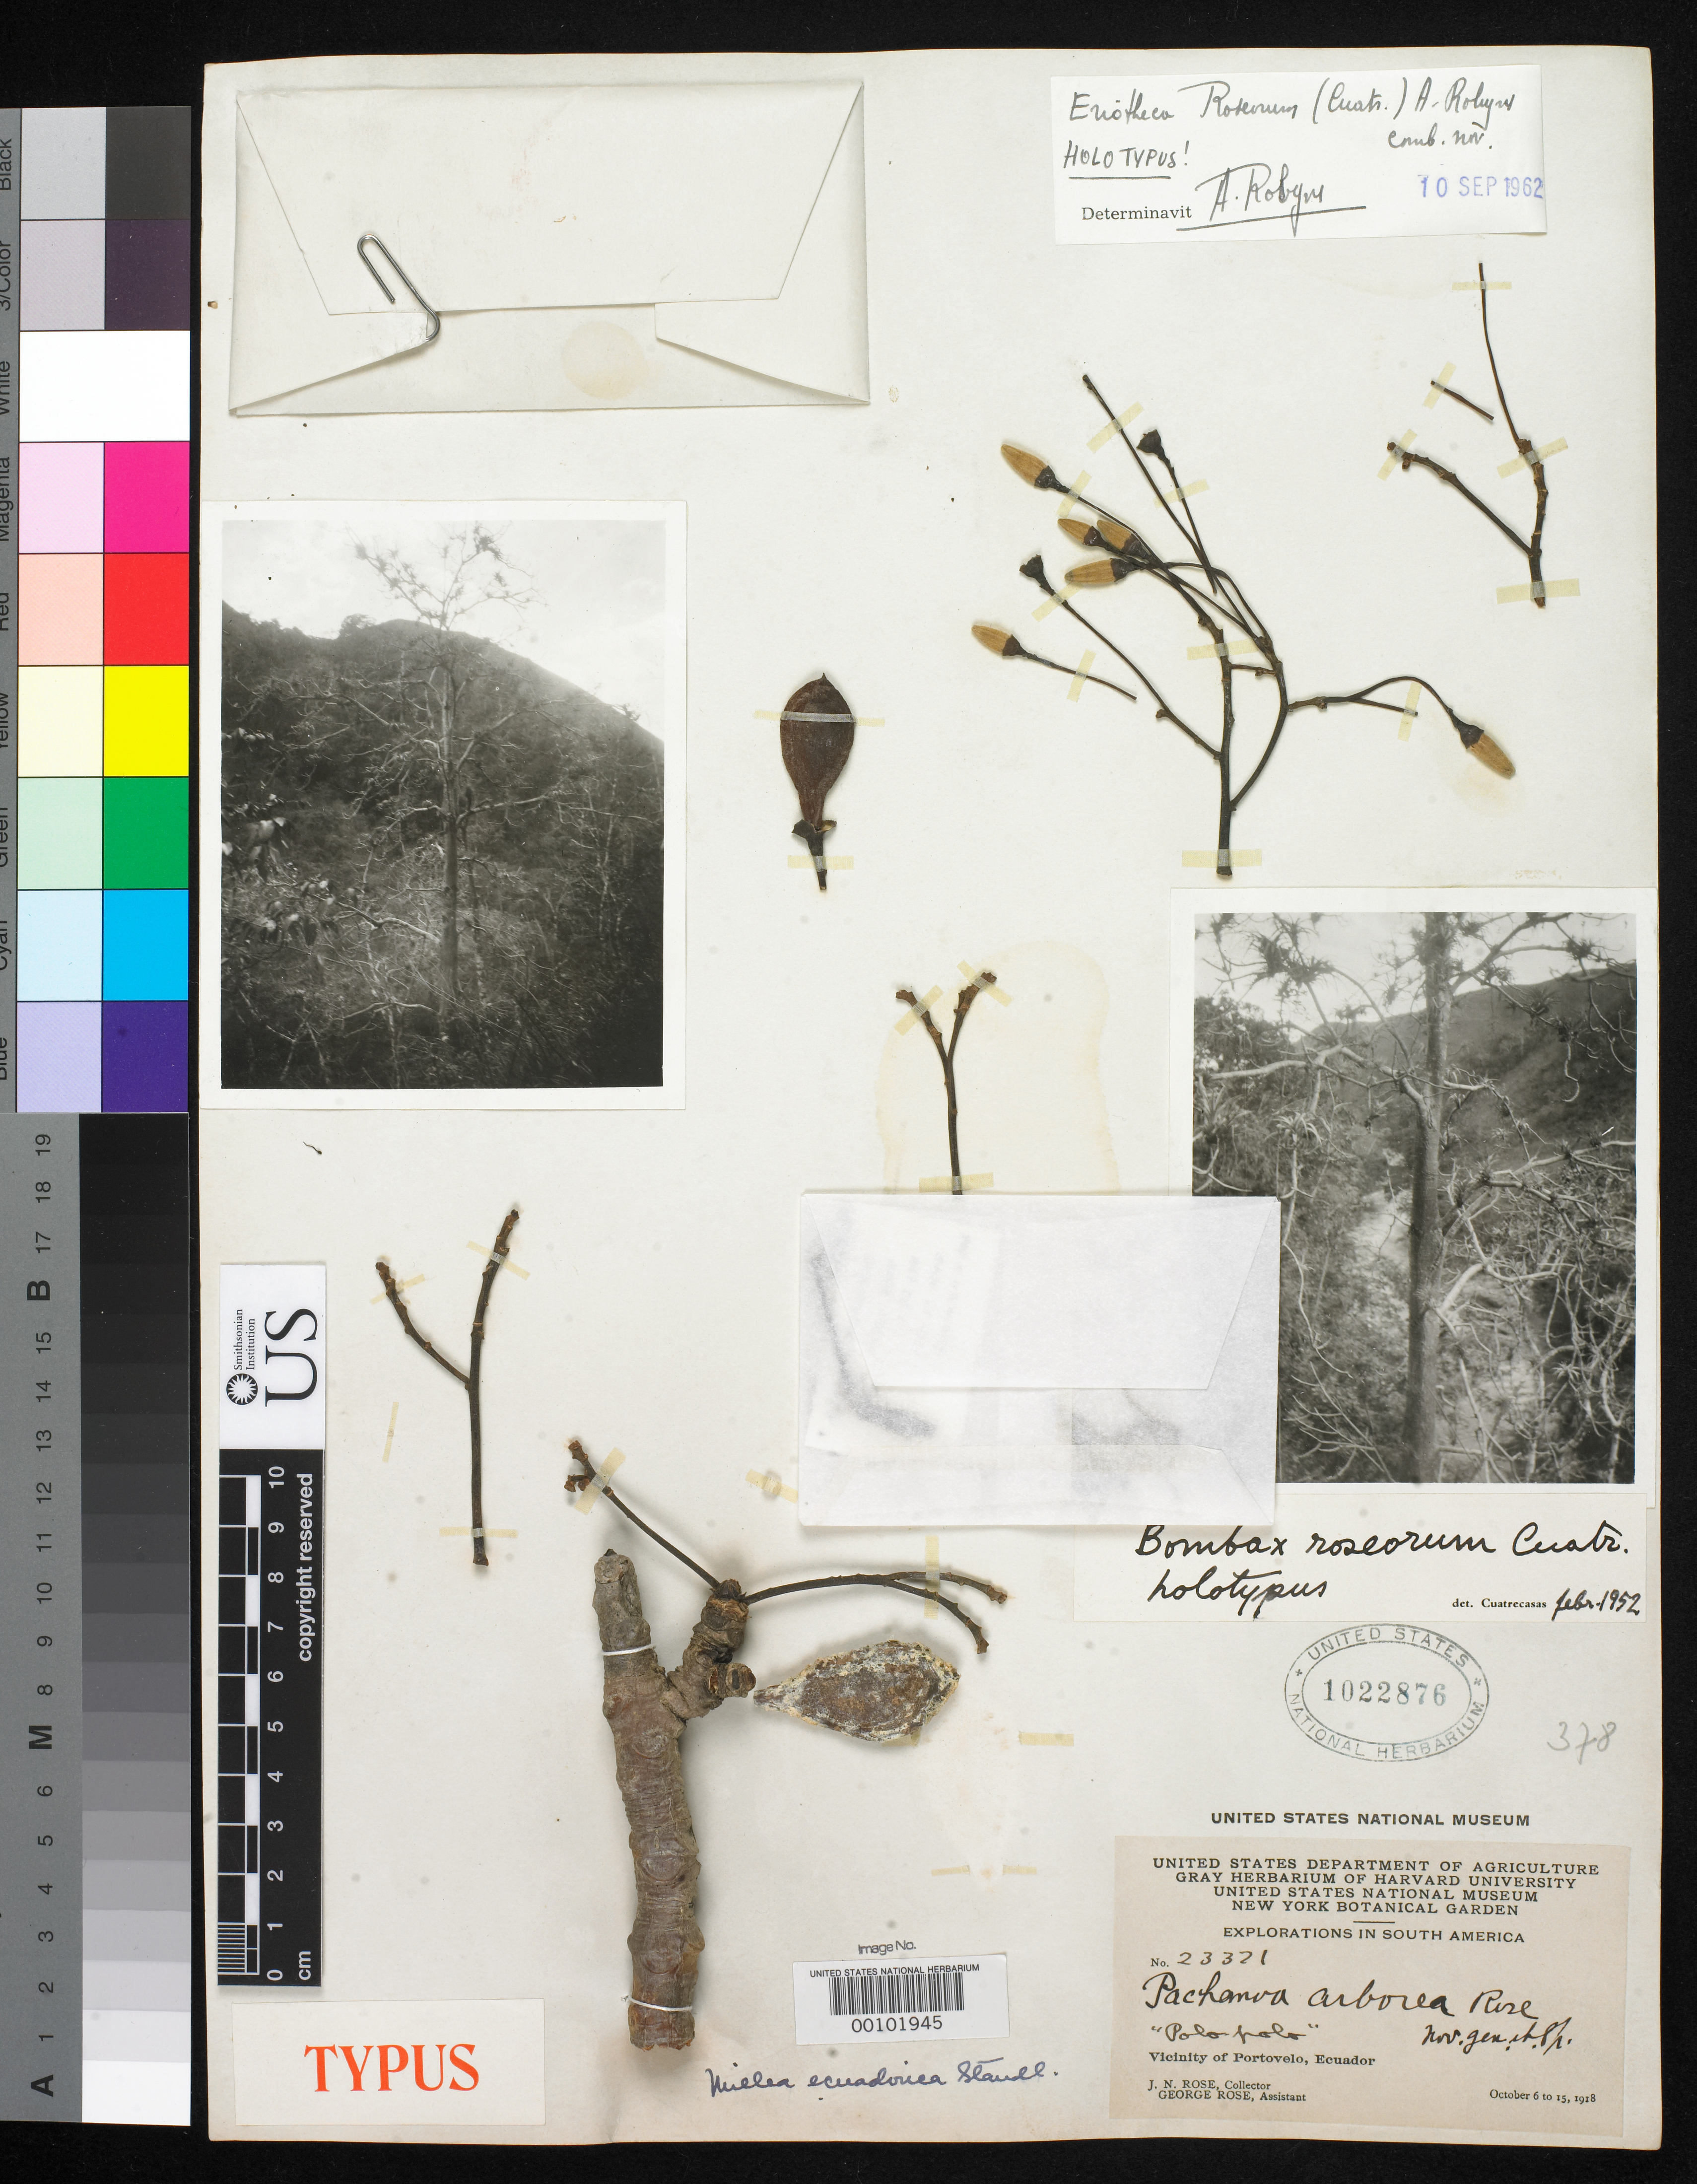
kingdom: Plantae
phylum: Tracheophyta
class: Magnoliopsida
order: Malvales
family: Malvaceae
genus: Bombax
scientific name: Bombax roseorum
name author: Cuatrec.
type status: Holotype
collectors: J. N. Rose & G. Rose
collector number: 23371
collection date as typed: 06 Oct 1918 to 18 Oct 1918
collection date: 1918-10-06/1918-10-18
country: Ecuador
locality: Portovelo.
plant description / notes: Also a paratype of Millea ecuadorensis Standl.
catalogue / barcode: US 1022876